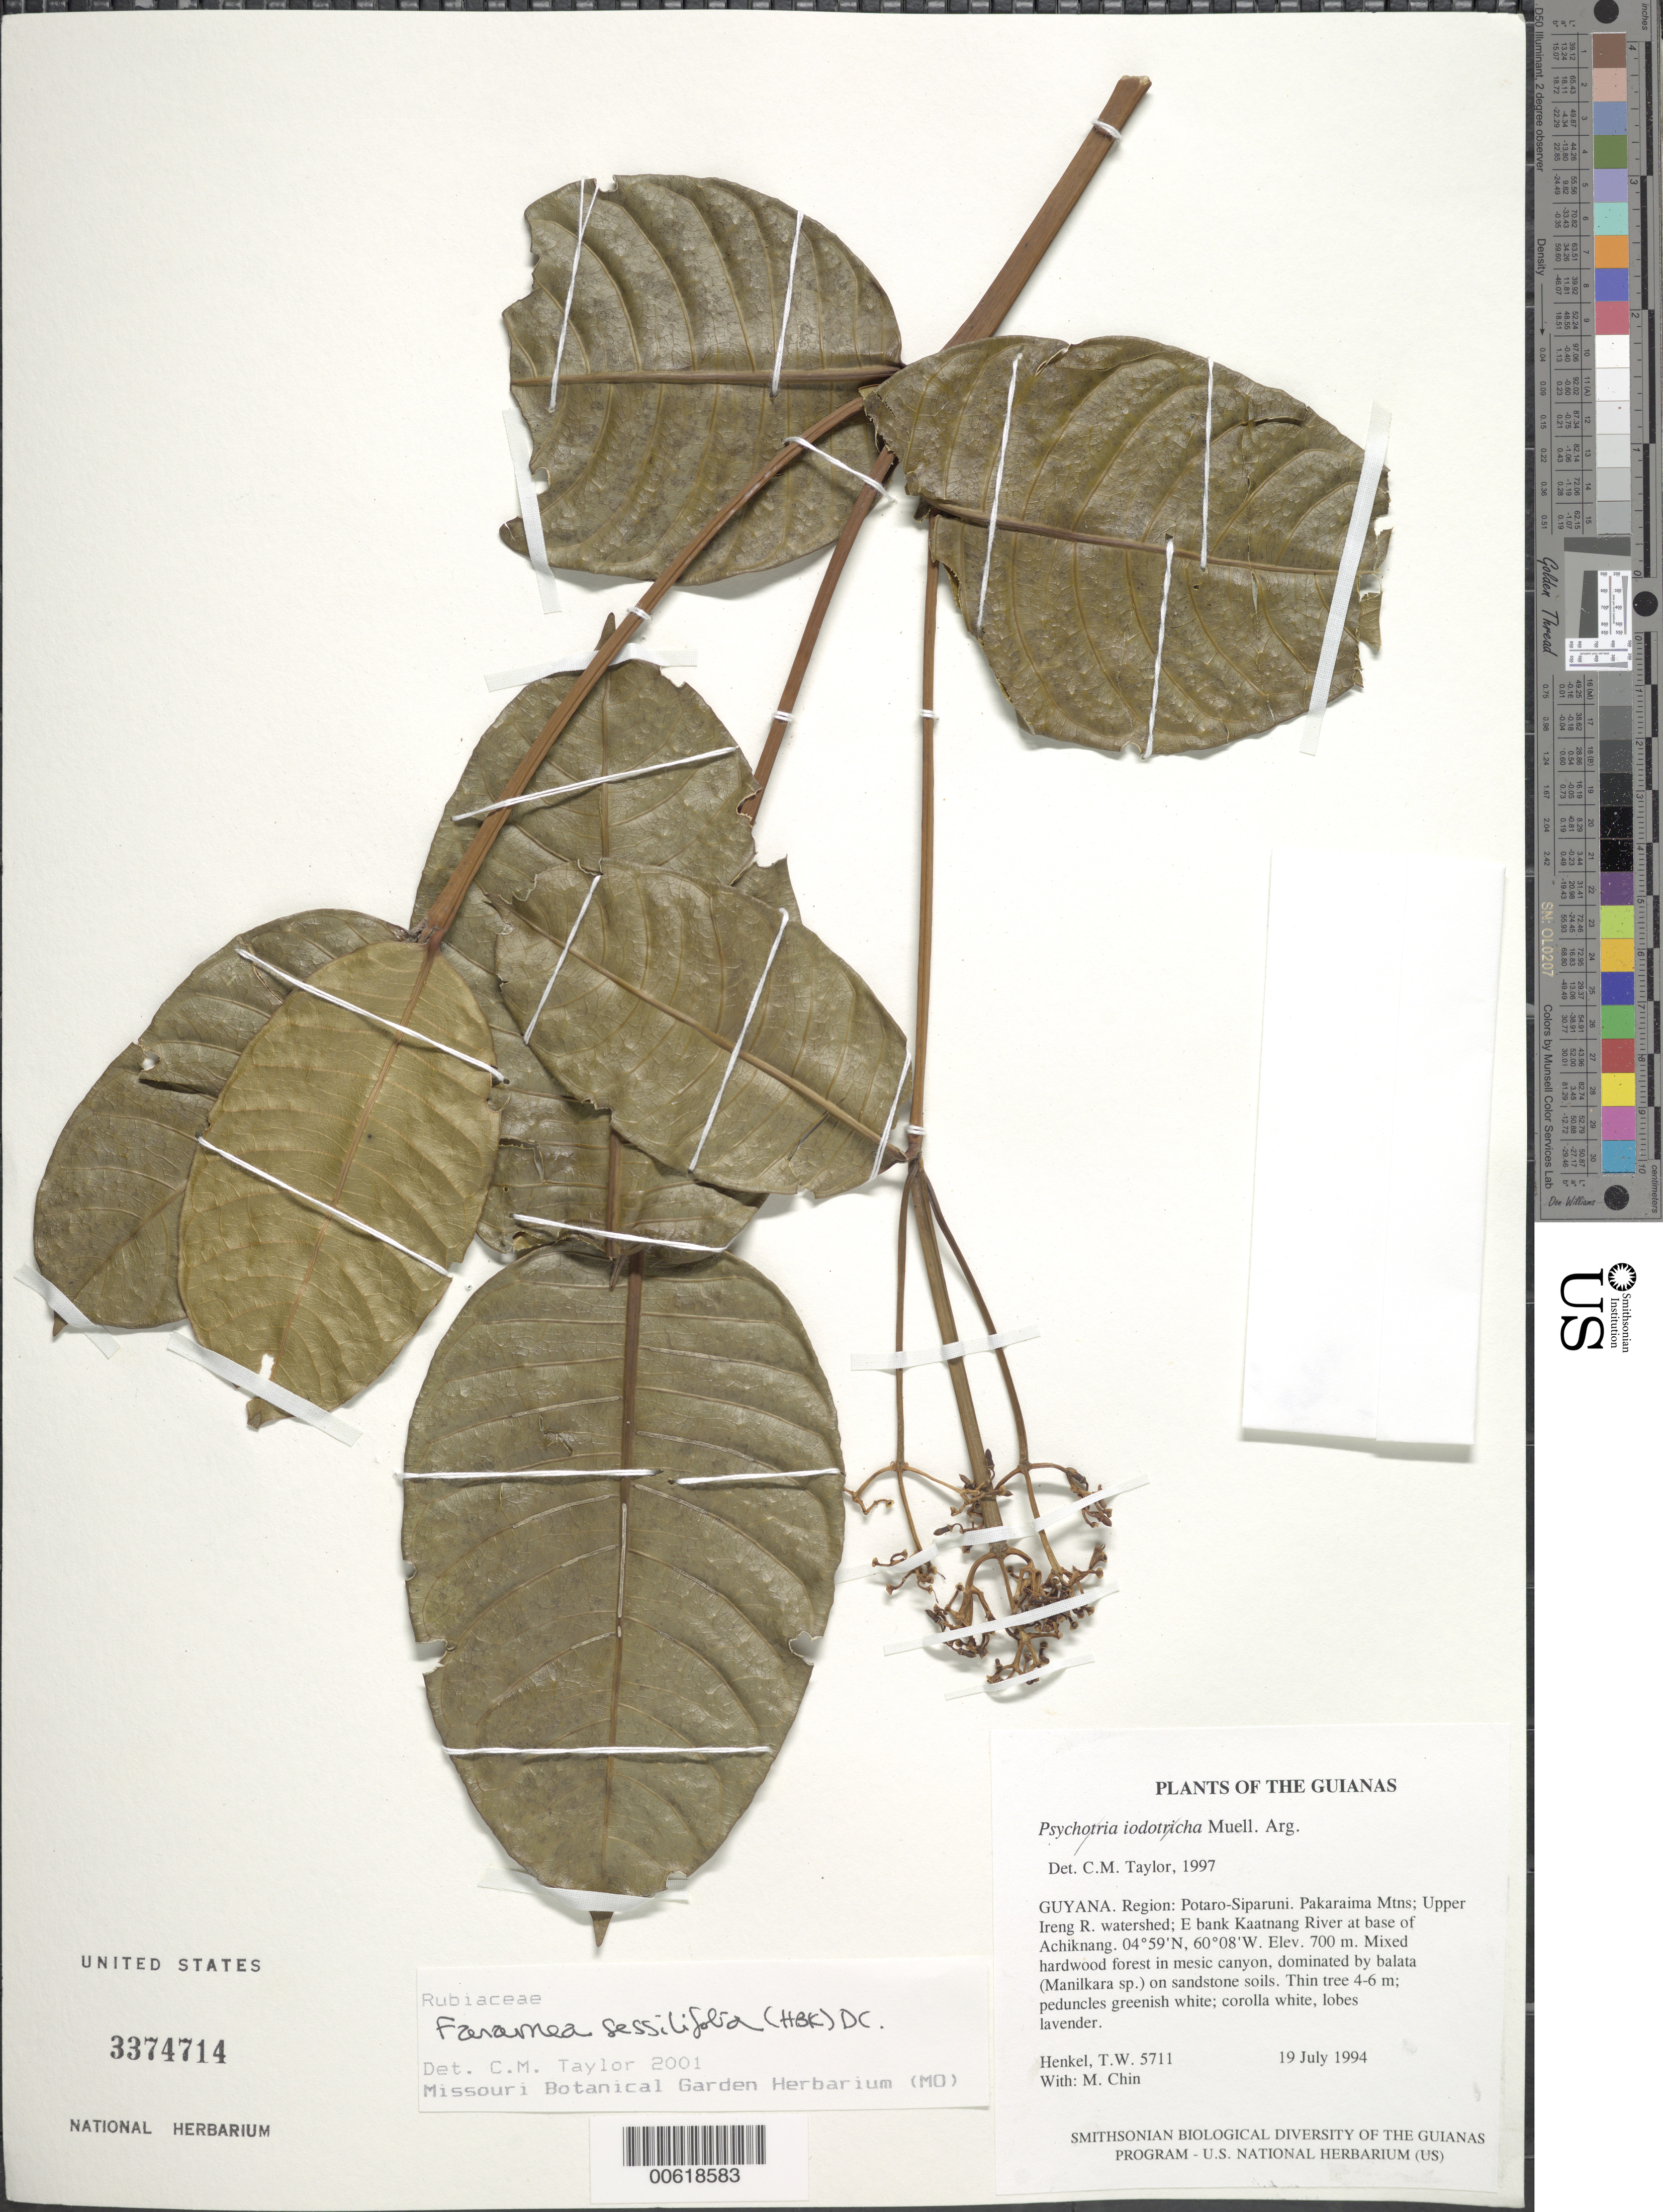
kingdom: Plantae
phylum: Tracheophyta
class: Magnoliopsida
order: Gentianales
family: Rubiaceae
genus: Faramea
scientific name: Faramea sessilifolia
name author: (Kunth) DC.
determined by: Taylor, Charlotte M.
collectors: T. Henkel & M. Chin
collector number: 5711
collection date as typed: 19 July 1994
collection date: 1994-07-19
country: Guyana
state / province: Potaro-Siparuni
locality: Pakaraima Mtns; Upper Ireng R. watershed; E bank Kaatnang River at base of Achiknang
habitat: Mixed hardwood forest in mesic canyon, dominated by balata (Manilkara sp.) on sandstone soils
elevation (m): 700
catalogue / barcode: US 3374714